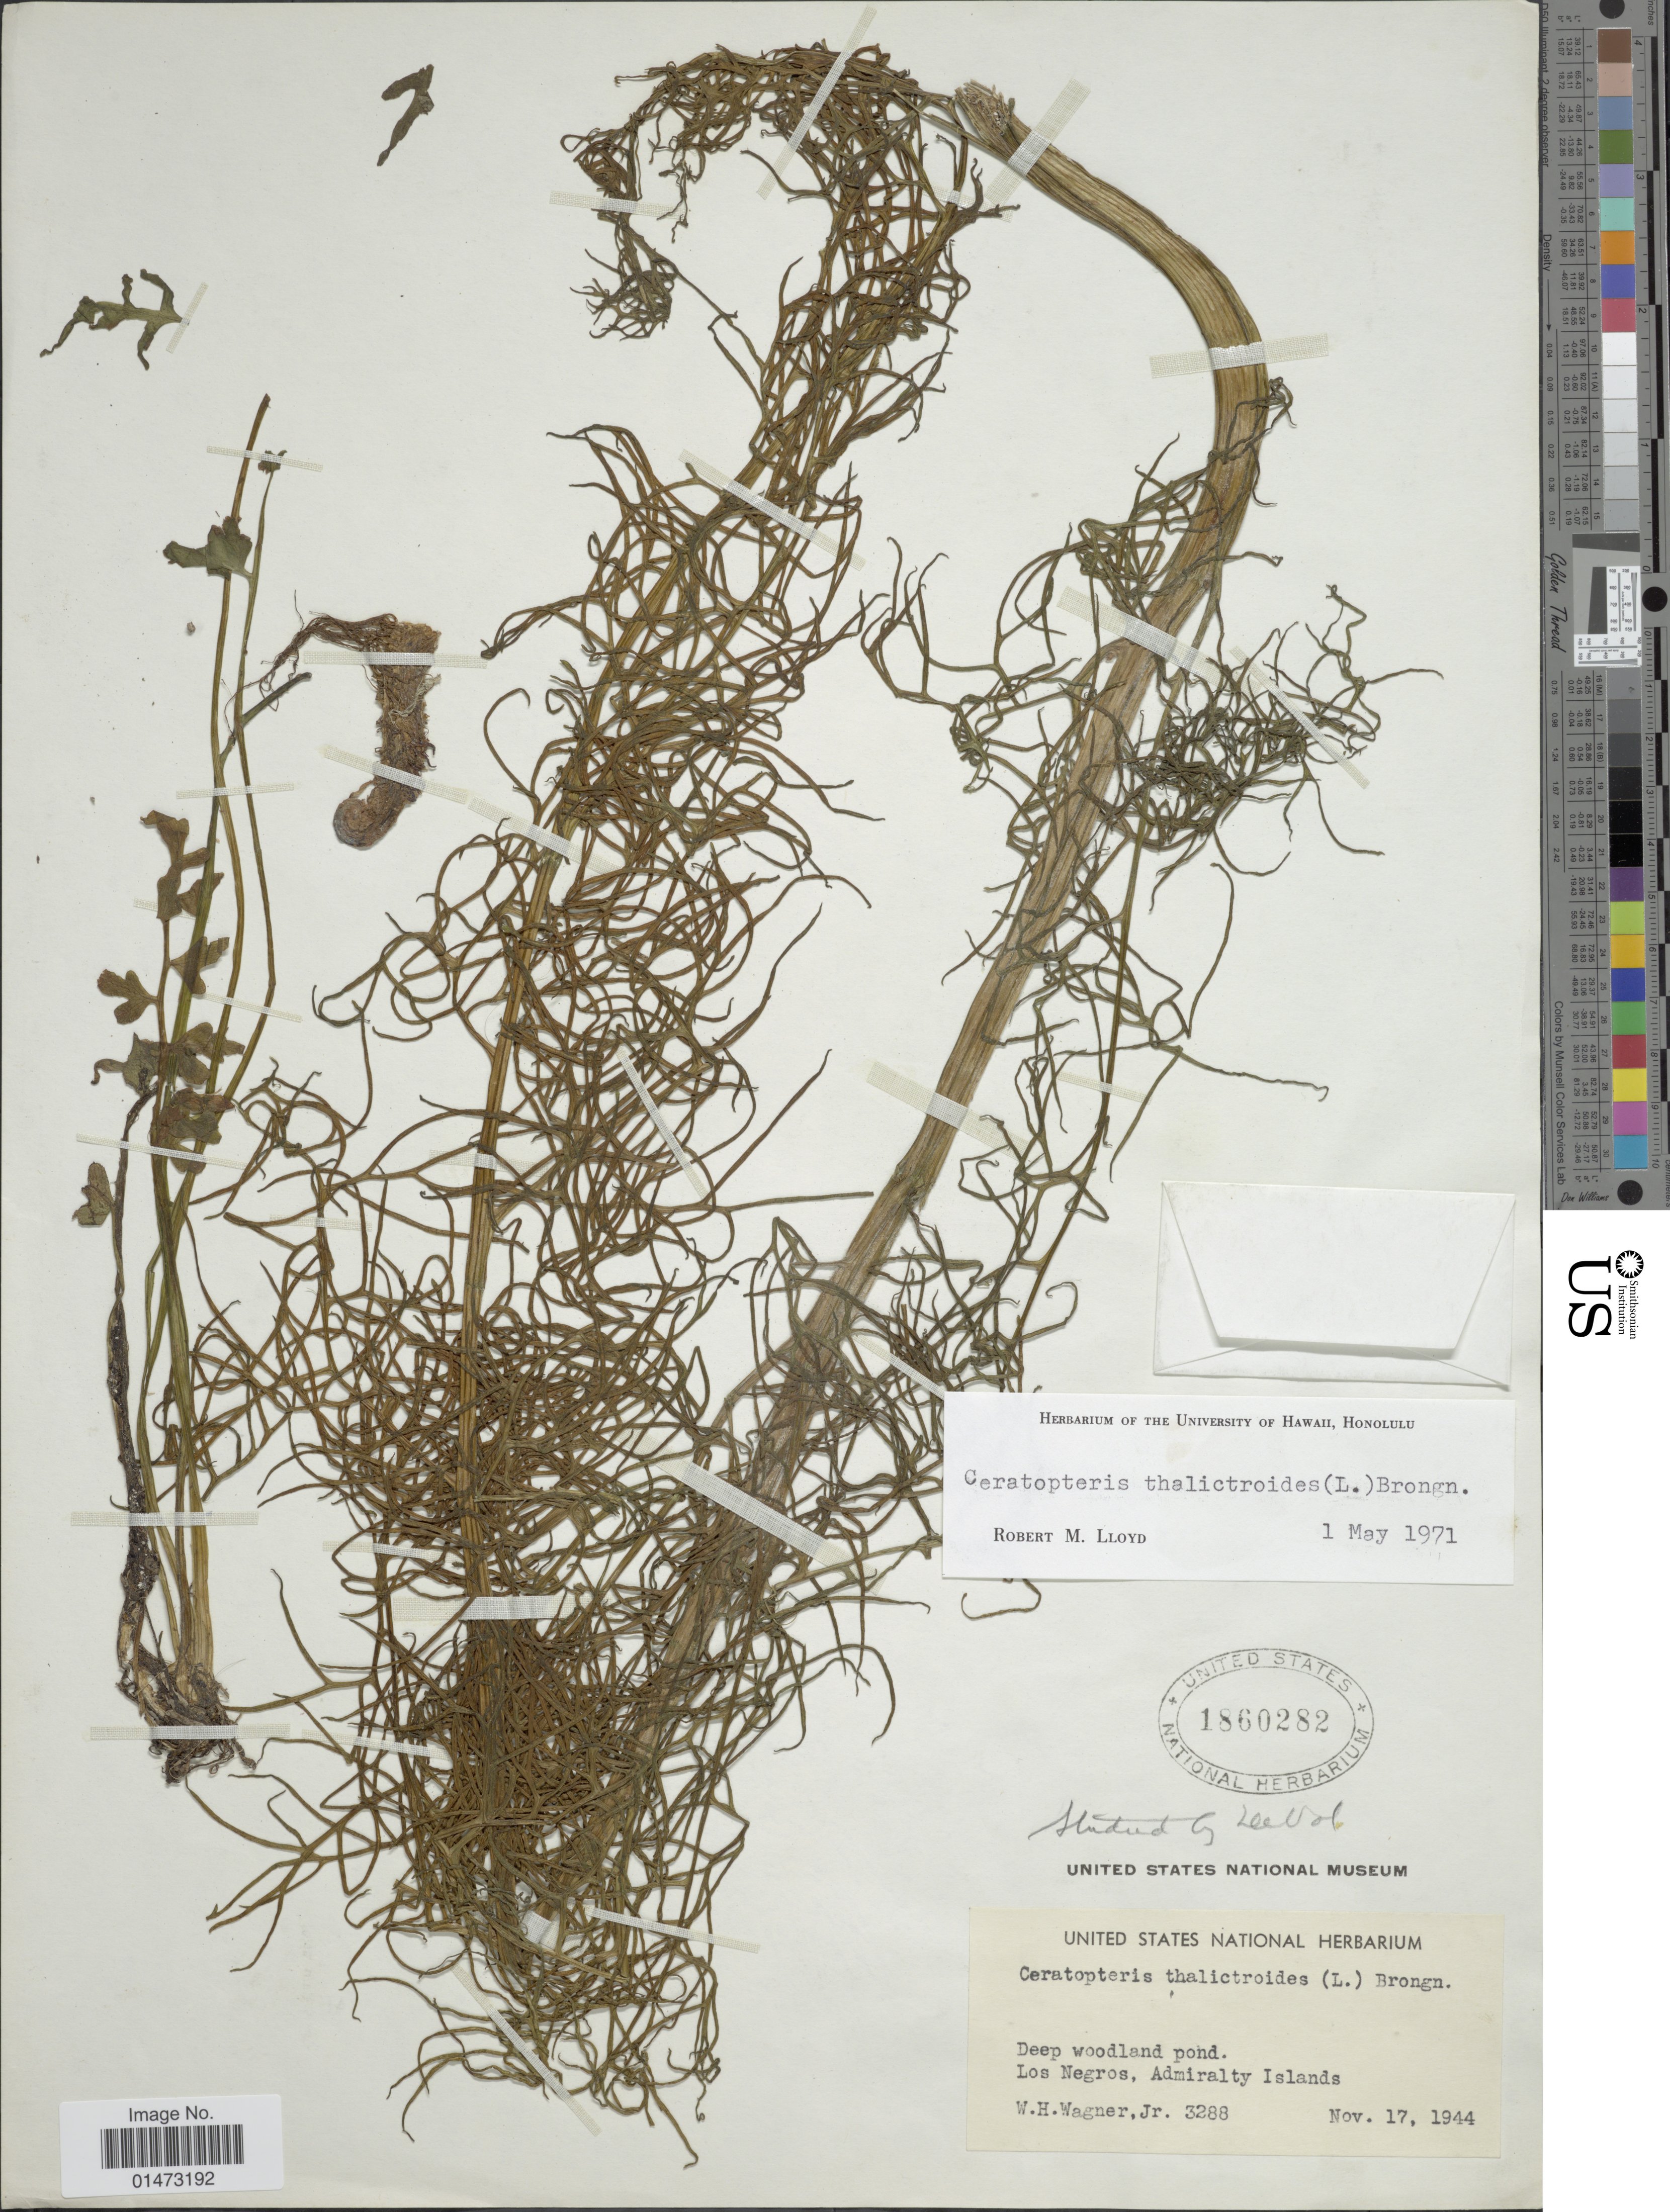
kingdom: Plantae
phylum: Tracheophyta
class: Polypodiopsida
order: Polypodiales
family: Pteridaceae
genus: Ceratopteris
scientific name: Ceratopteris thalictroides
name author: (L.) Brongn.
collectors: W. H. Wagner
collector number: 3288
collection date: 1944-11-17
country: Papua New Guinea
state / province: Manus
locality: Deep woodland pond. Admiralty Islands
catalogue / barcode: US 1860282